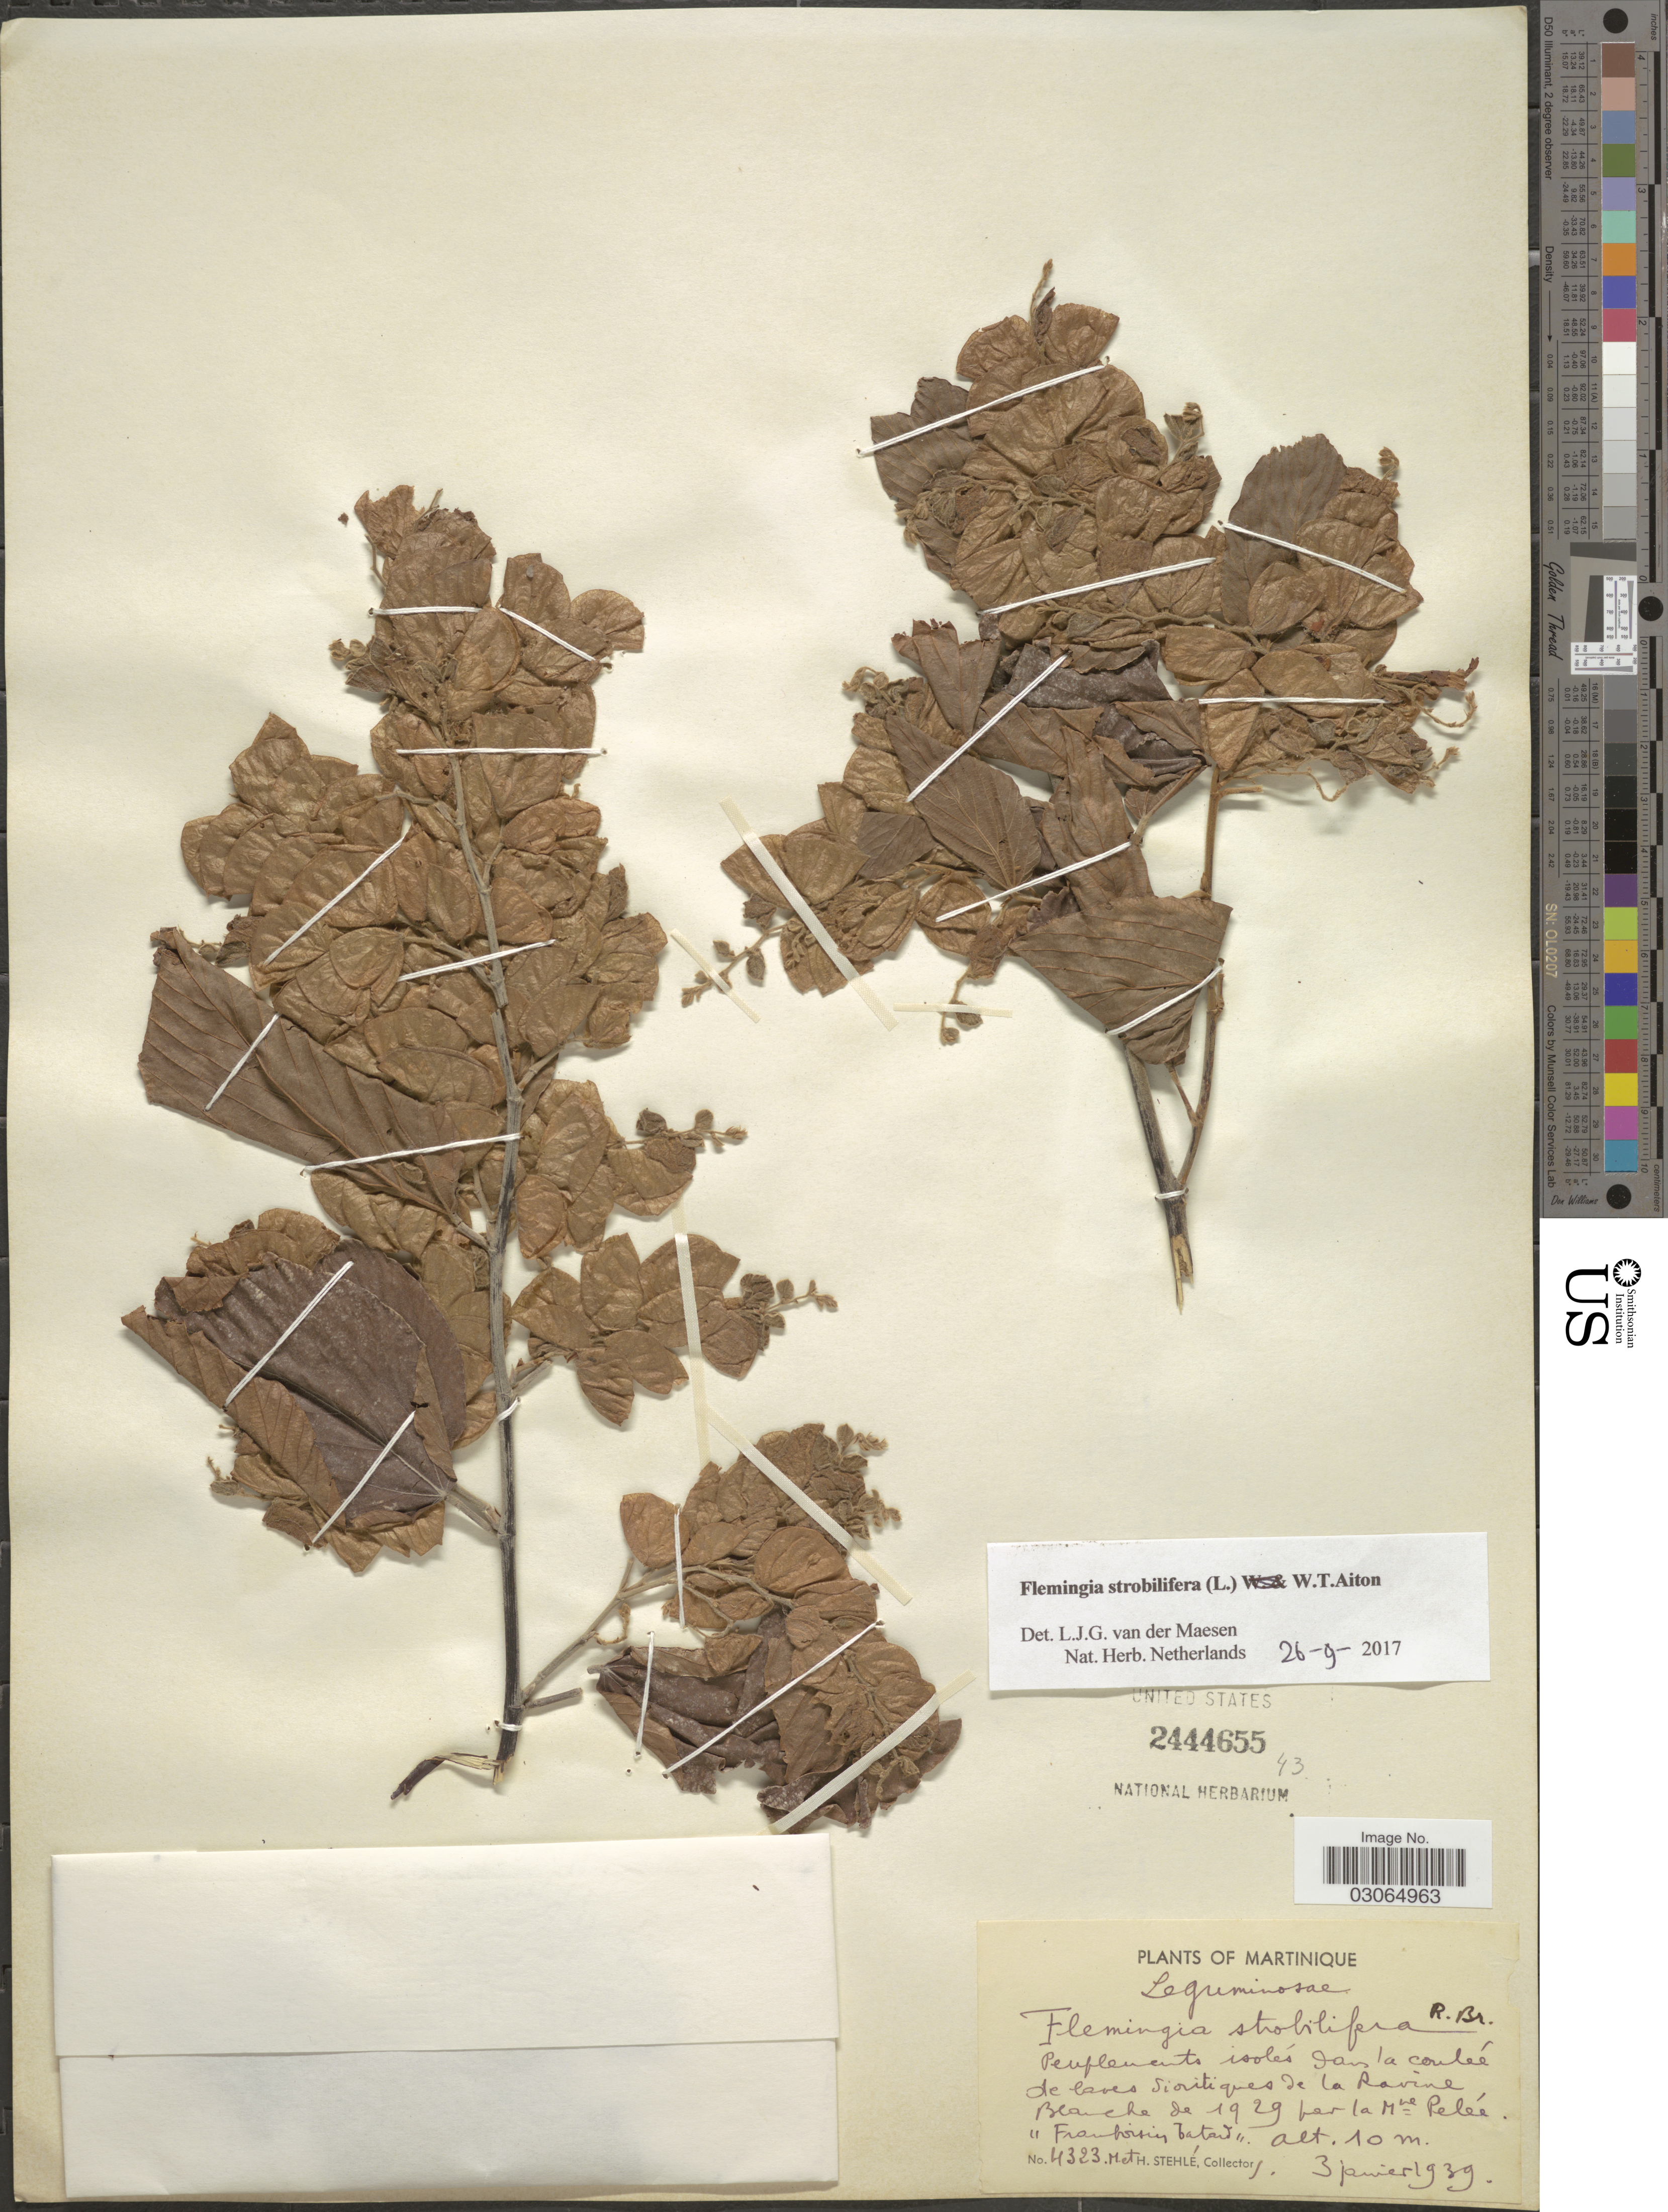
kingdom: Plantae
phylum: Tracheophyta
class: Magnoliopsida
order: Fabales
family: Fabaceae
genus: Flemingia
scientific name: Flemingia strobilifera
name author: (L.) W.T. Aiton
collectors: M. Stehlé & H. Stehlé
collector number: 4323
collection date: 1939-01-03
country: Martinique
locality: Peuplenants isolés dans la couleé de laves dioritiques de la Ravine, Blanche de 1929 par la mne Pelée. [unsure placement]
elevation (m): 10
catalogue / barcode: US 2444655